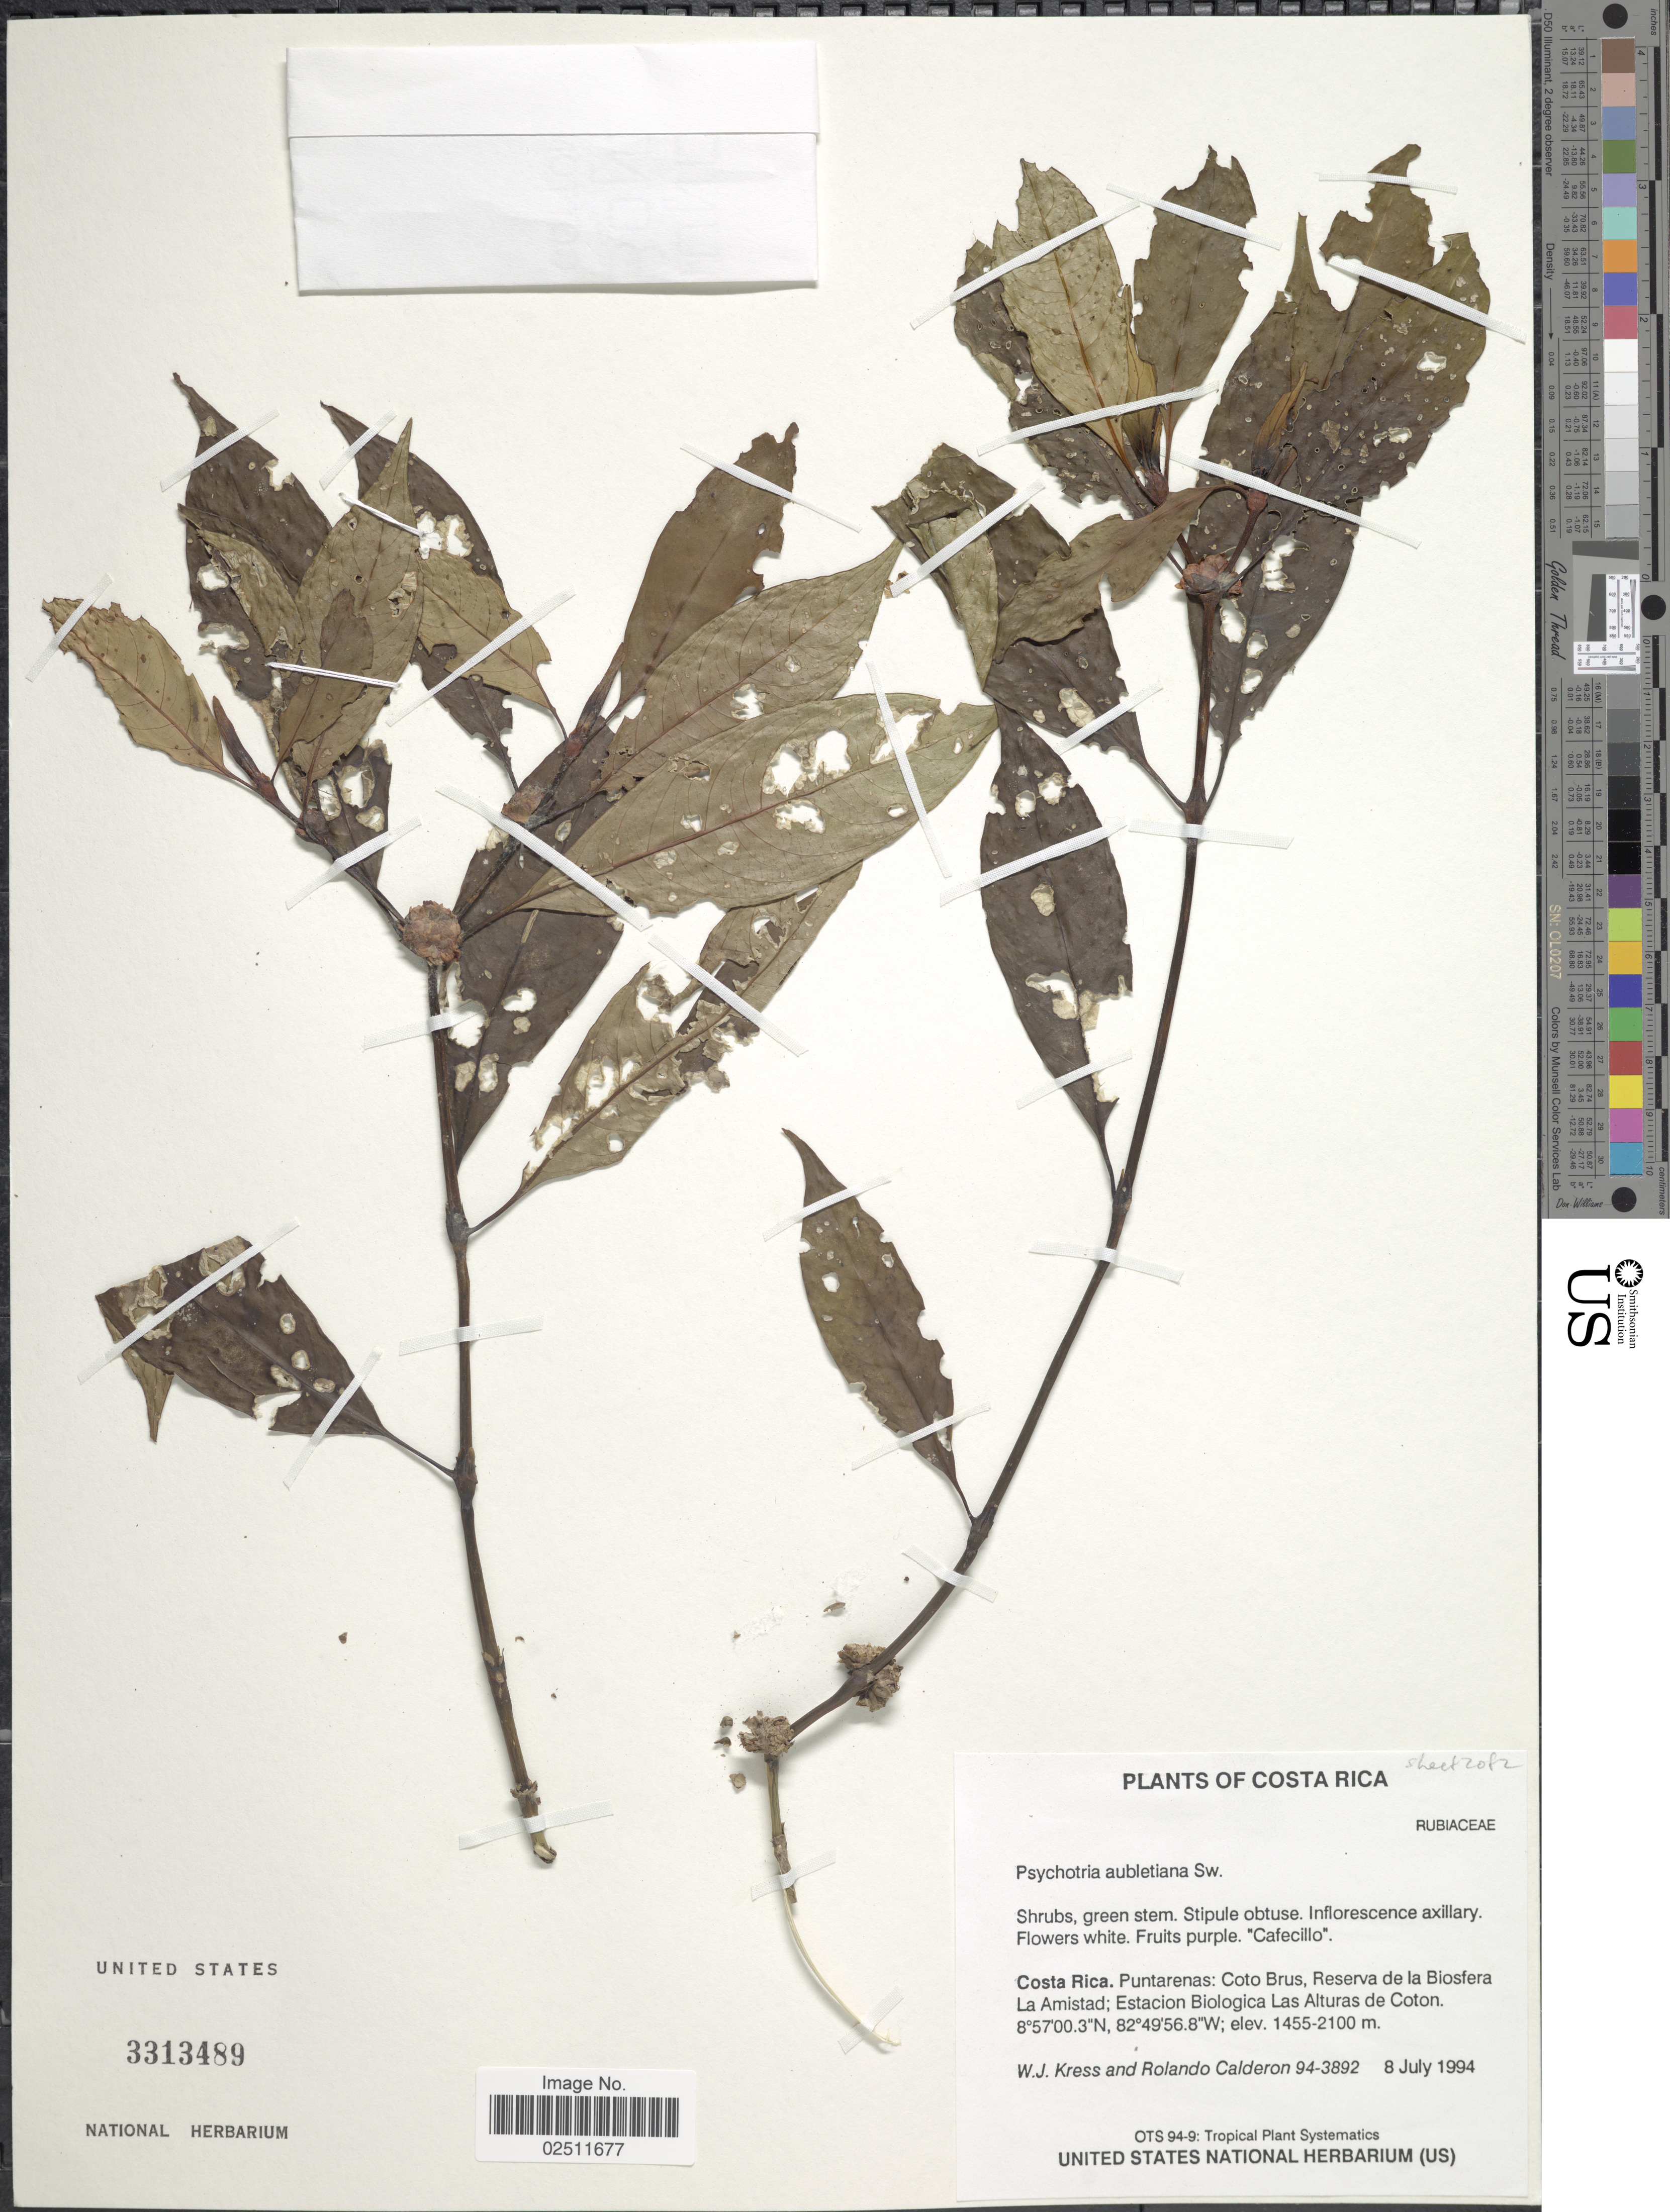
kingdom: Plantae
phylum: Tracheophyta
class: Magnoliopsida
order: Gentianales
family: Rubiaceae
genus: Psychotria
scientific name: Psychotria aubletiana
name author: Steyerm.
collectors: W. J. Kress & R. Calderon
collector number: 94-3892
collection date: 1994-07-08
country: Costa Rica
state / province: Puntarenas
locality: Coto Brus, Reserva de la Biosfera de la Amistad, Estacion Biologica Las Alturas de Coton.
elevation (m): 1455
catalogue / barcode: US 3313489